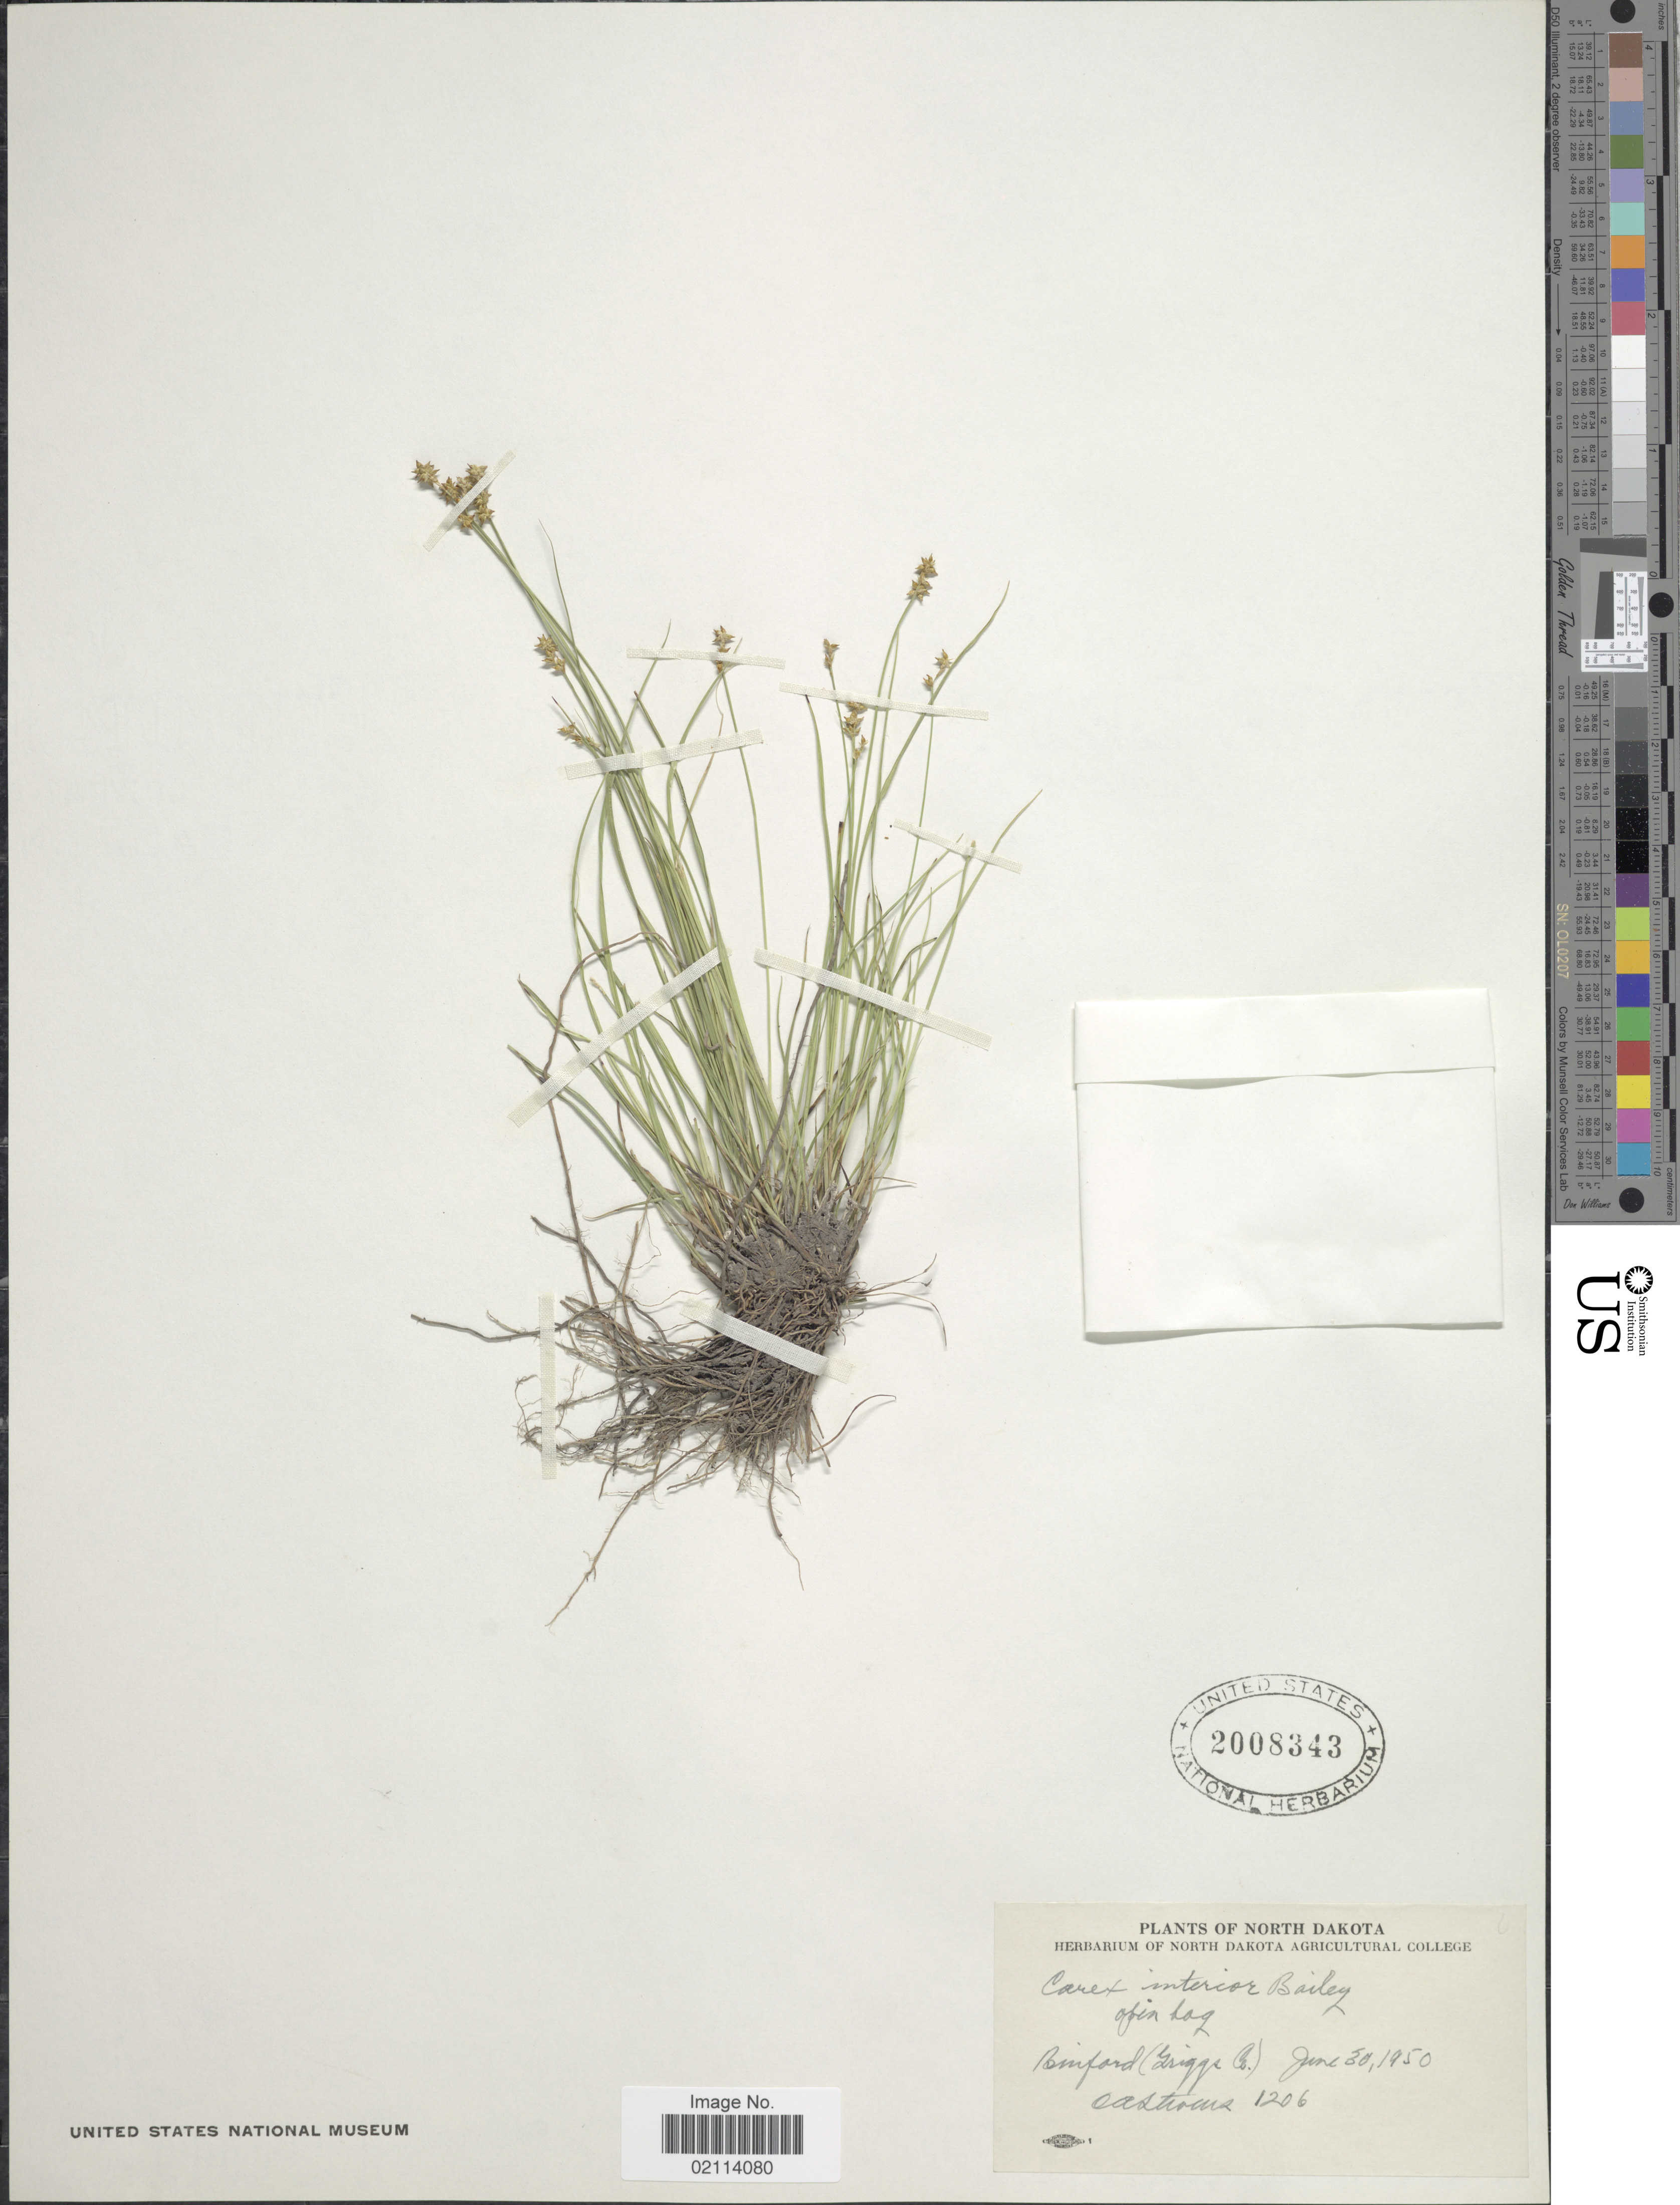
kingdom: Plantae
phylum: Tracheophyta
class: Liliopsida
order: Poales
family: Cyperaceae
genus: Carex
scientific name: Carex interior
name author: L.H. Bailey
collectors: O. A. Stevens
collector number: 1206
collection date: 1950-06-30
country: United States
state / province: North Dakota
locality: Open bog, Rimford (Griggs Co.).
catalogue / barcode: US 2008343